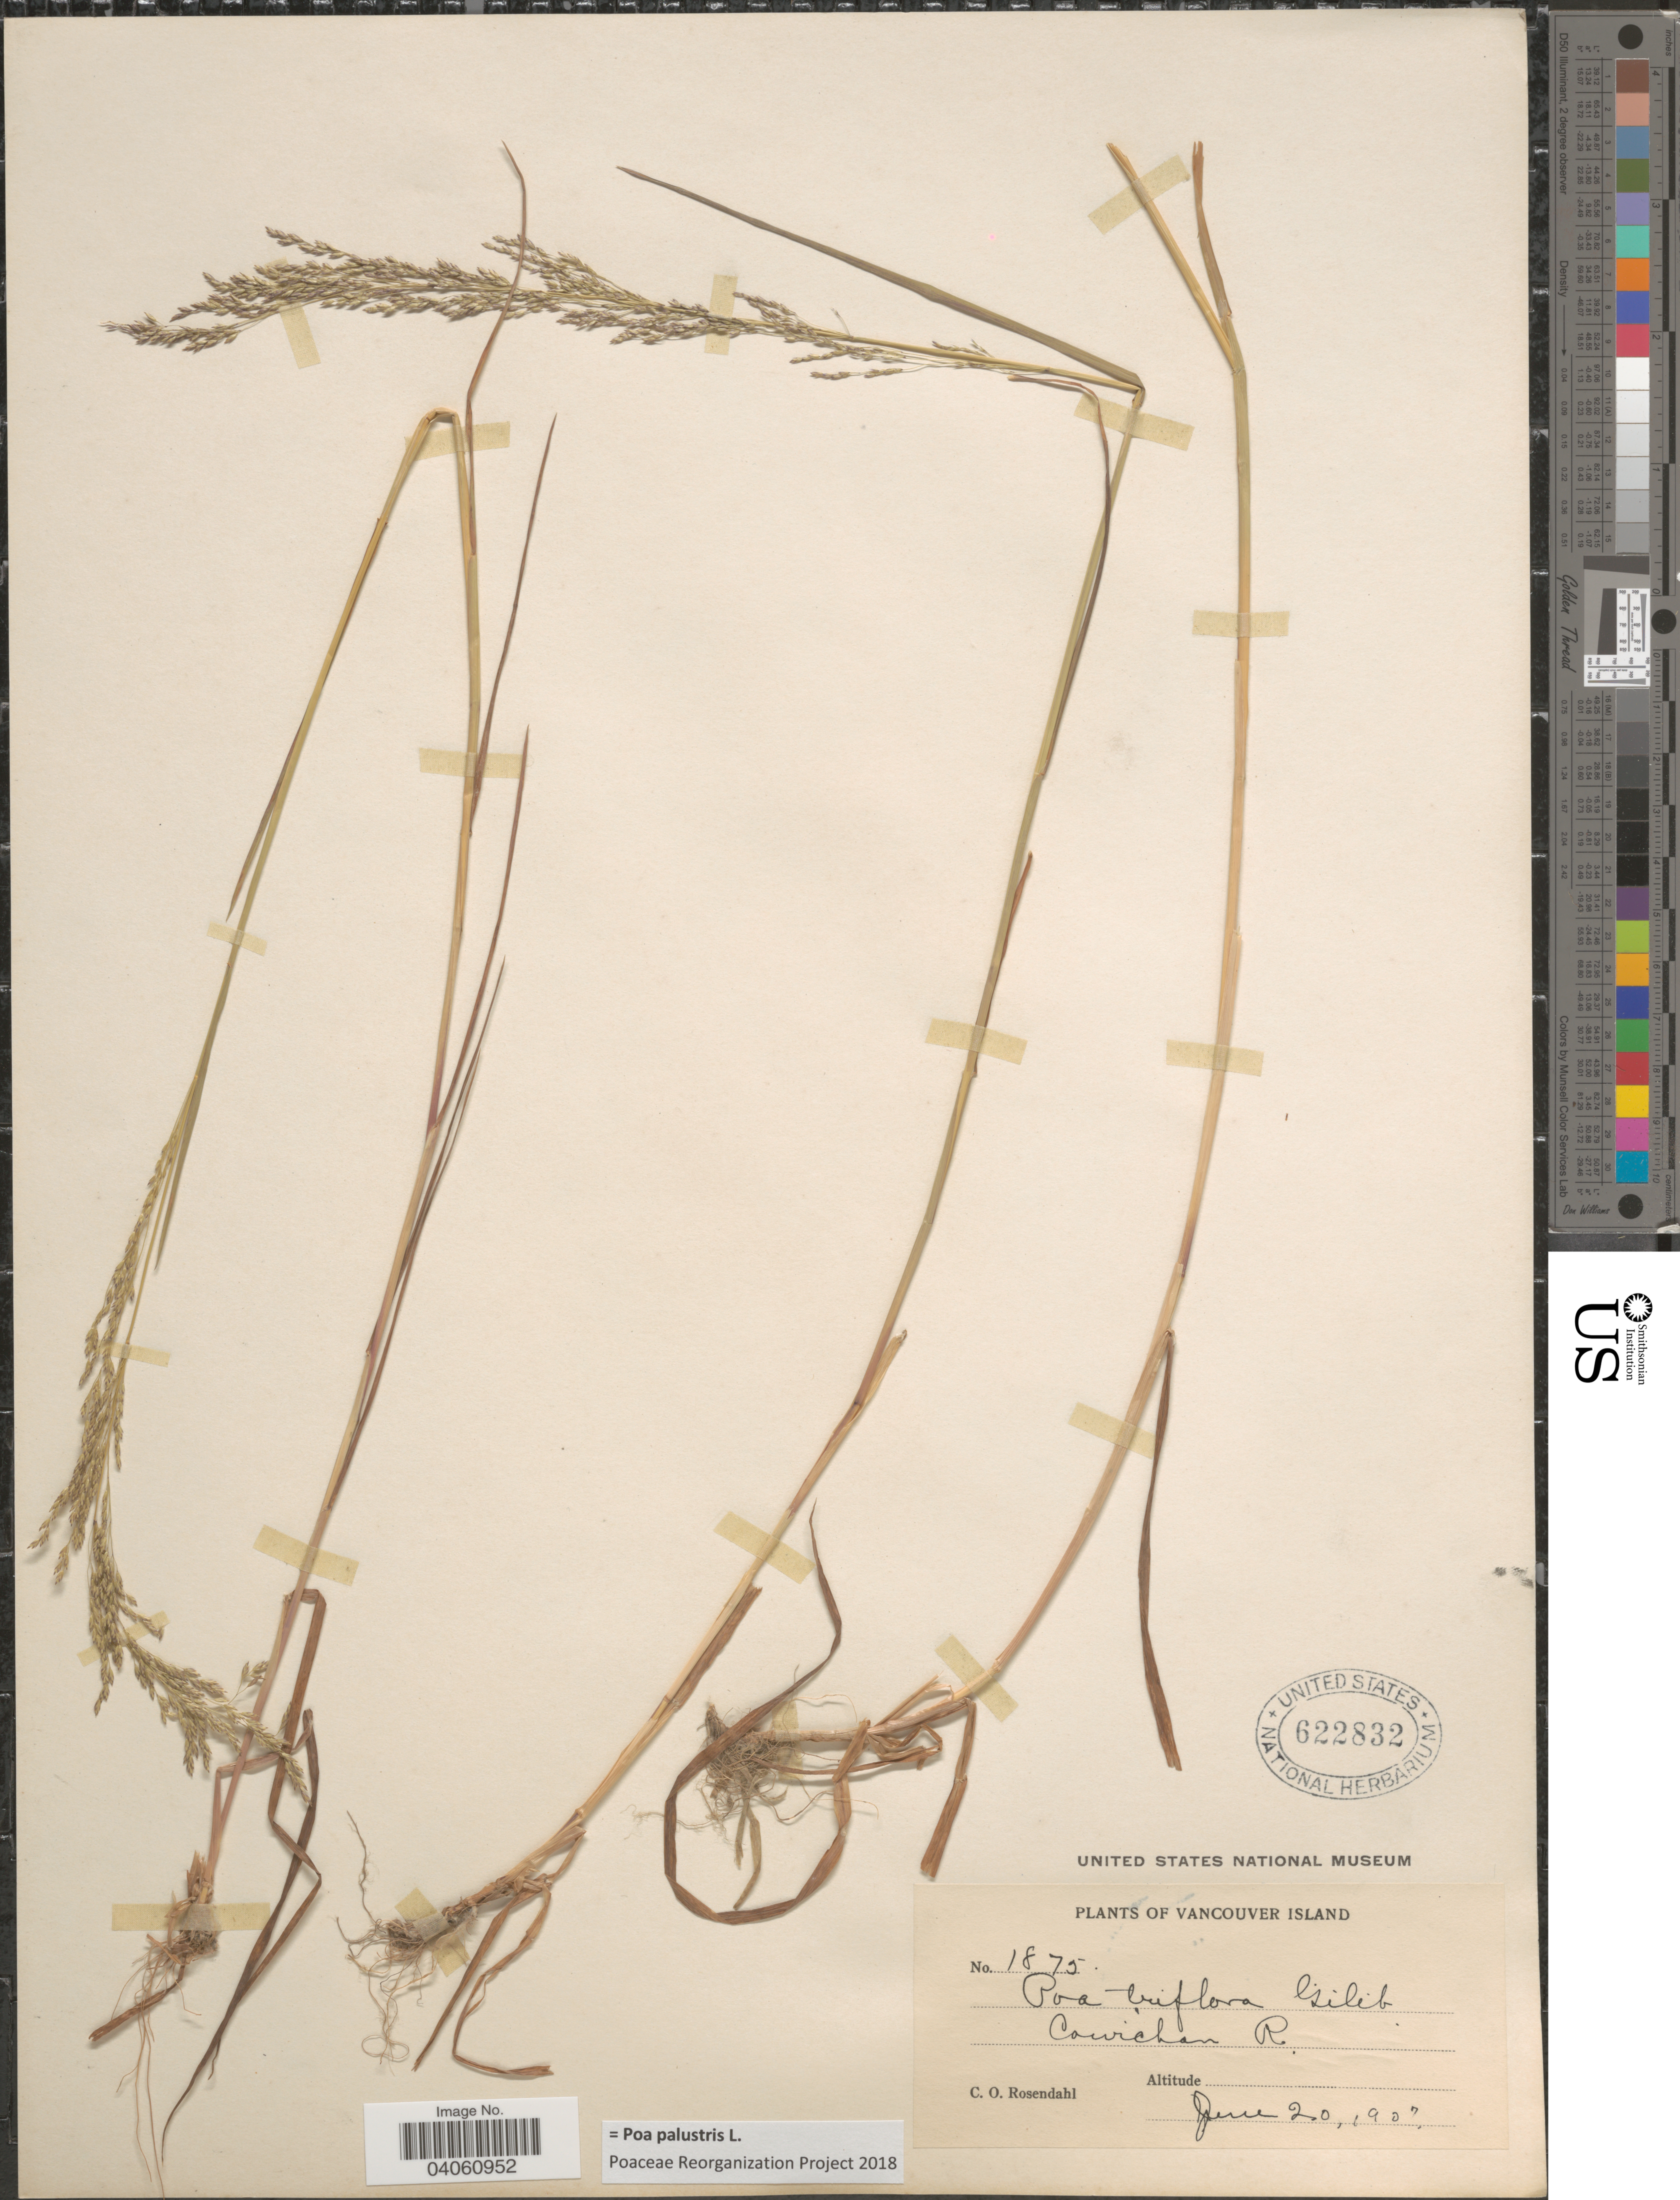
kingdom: Plantae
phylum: Tracheophyta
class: Liliopsida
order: Poales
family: Poaceae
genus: Poa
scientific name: Poa palustris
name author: L.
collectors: C. O. Rosendahl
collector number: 1875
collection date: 1907-06-20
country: Canada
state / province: British Columbia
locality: Vancouver Island. Cowichan R.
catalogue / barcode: US 622832